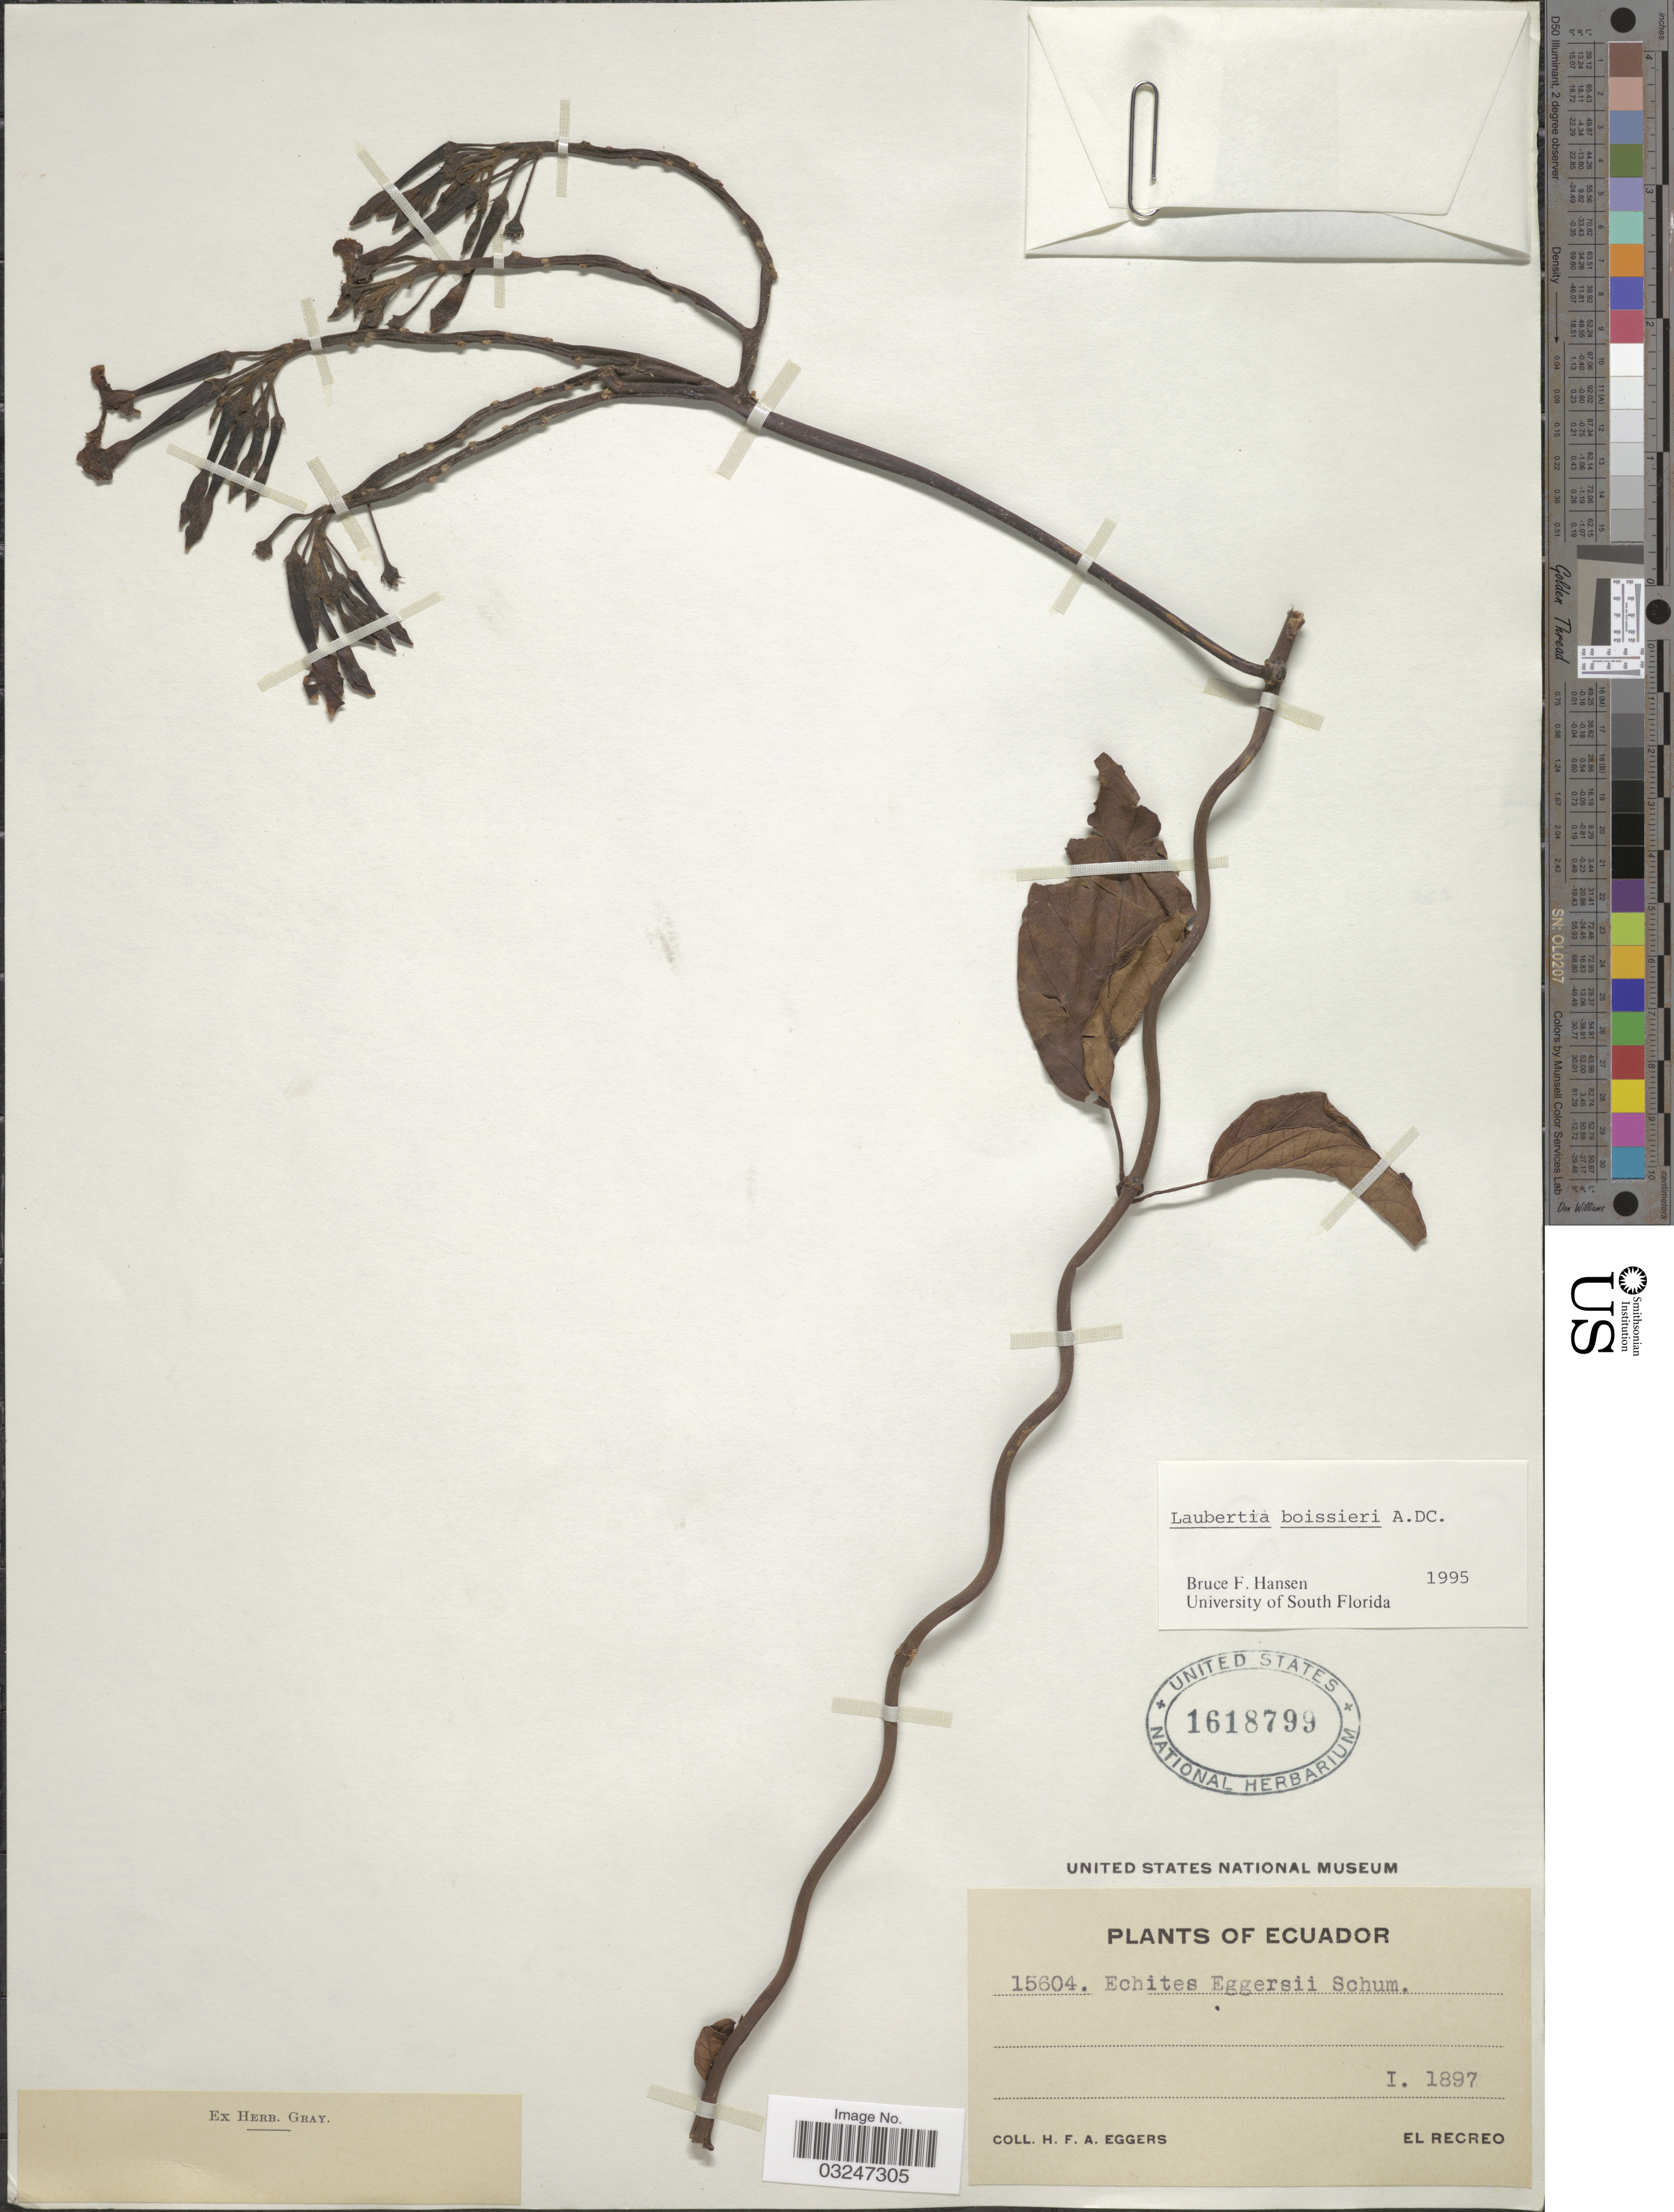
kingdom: Plantae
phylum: Tracheophyta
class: Magnoliopsida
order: Gentianales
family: Apocynaceae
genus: Laubertia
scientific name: Laubertia boissieri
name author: A. DC.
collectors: H. Eggers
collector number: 15604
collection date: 1897-01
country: Ecuador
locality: El Recreo.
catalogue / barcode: US 1618799